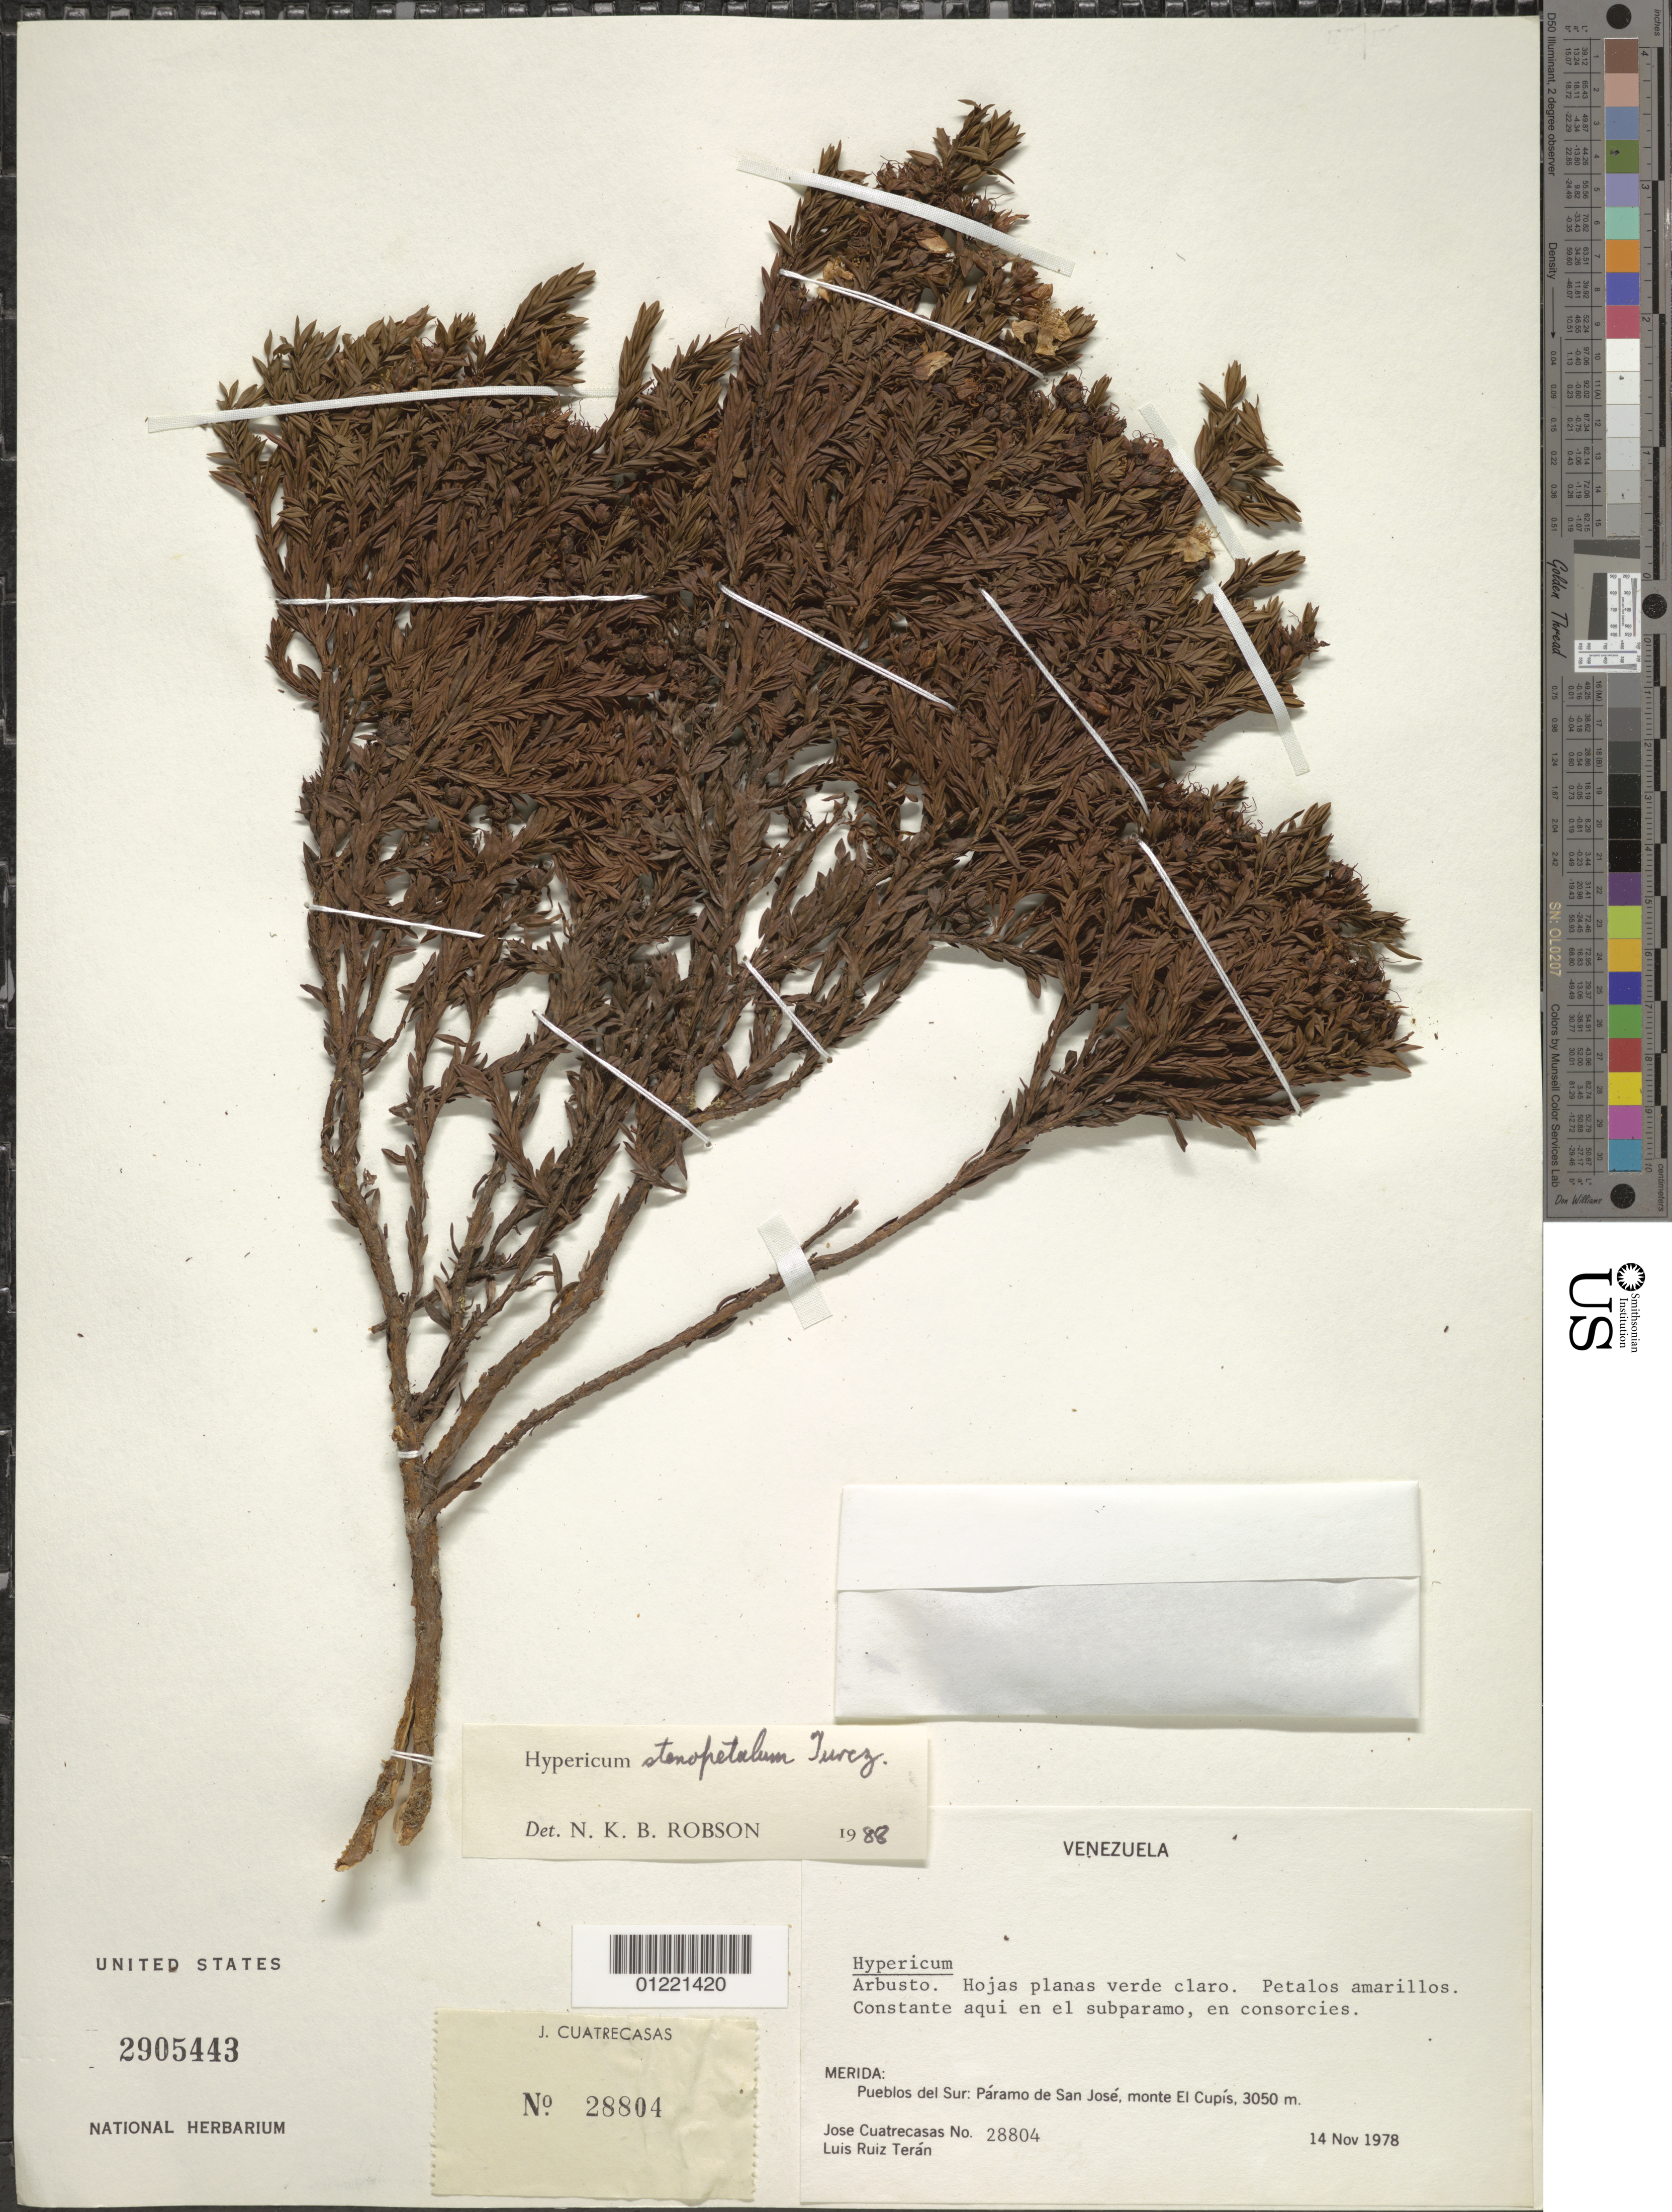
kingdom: Plantae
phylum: Tracheophyta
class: Magnoliopsida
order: Malpighiales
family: Hypericaceae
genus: Hypericum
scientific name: Hypericum stenopetalum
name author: Turcz.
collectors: J. Cuatrecasas & L. E. Ruíz-Terán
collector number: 28804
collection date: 1978-11-14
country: Venezuela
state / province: Mérida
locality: Pueblos del Sur: Páramo de San José, monte El Cupís.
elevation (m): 3050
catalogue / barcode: US 2905443